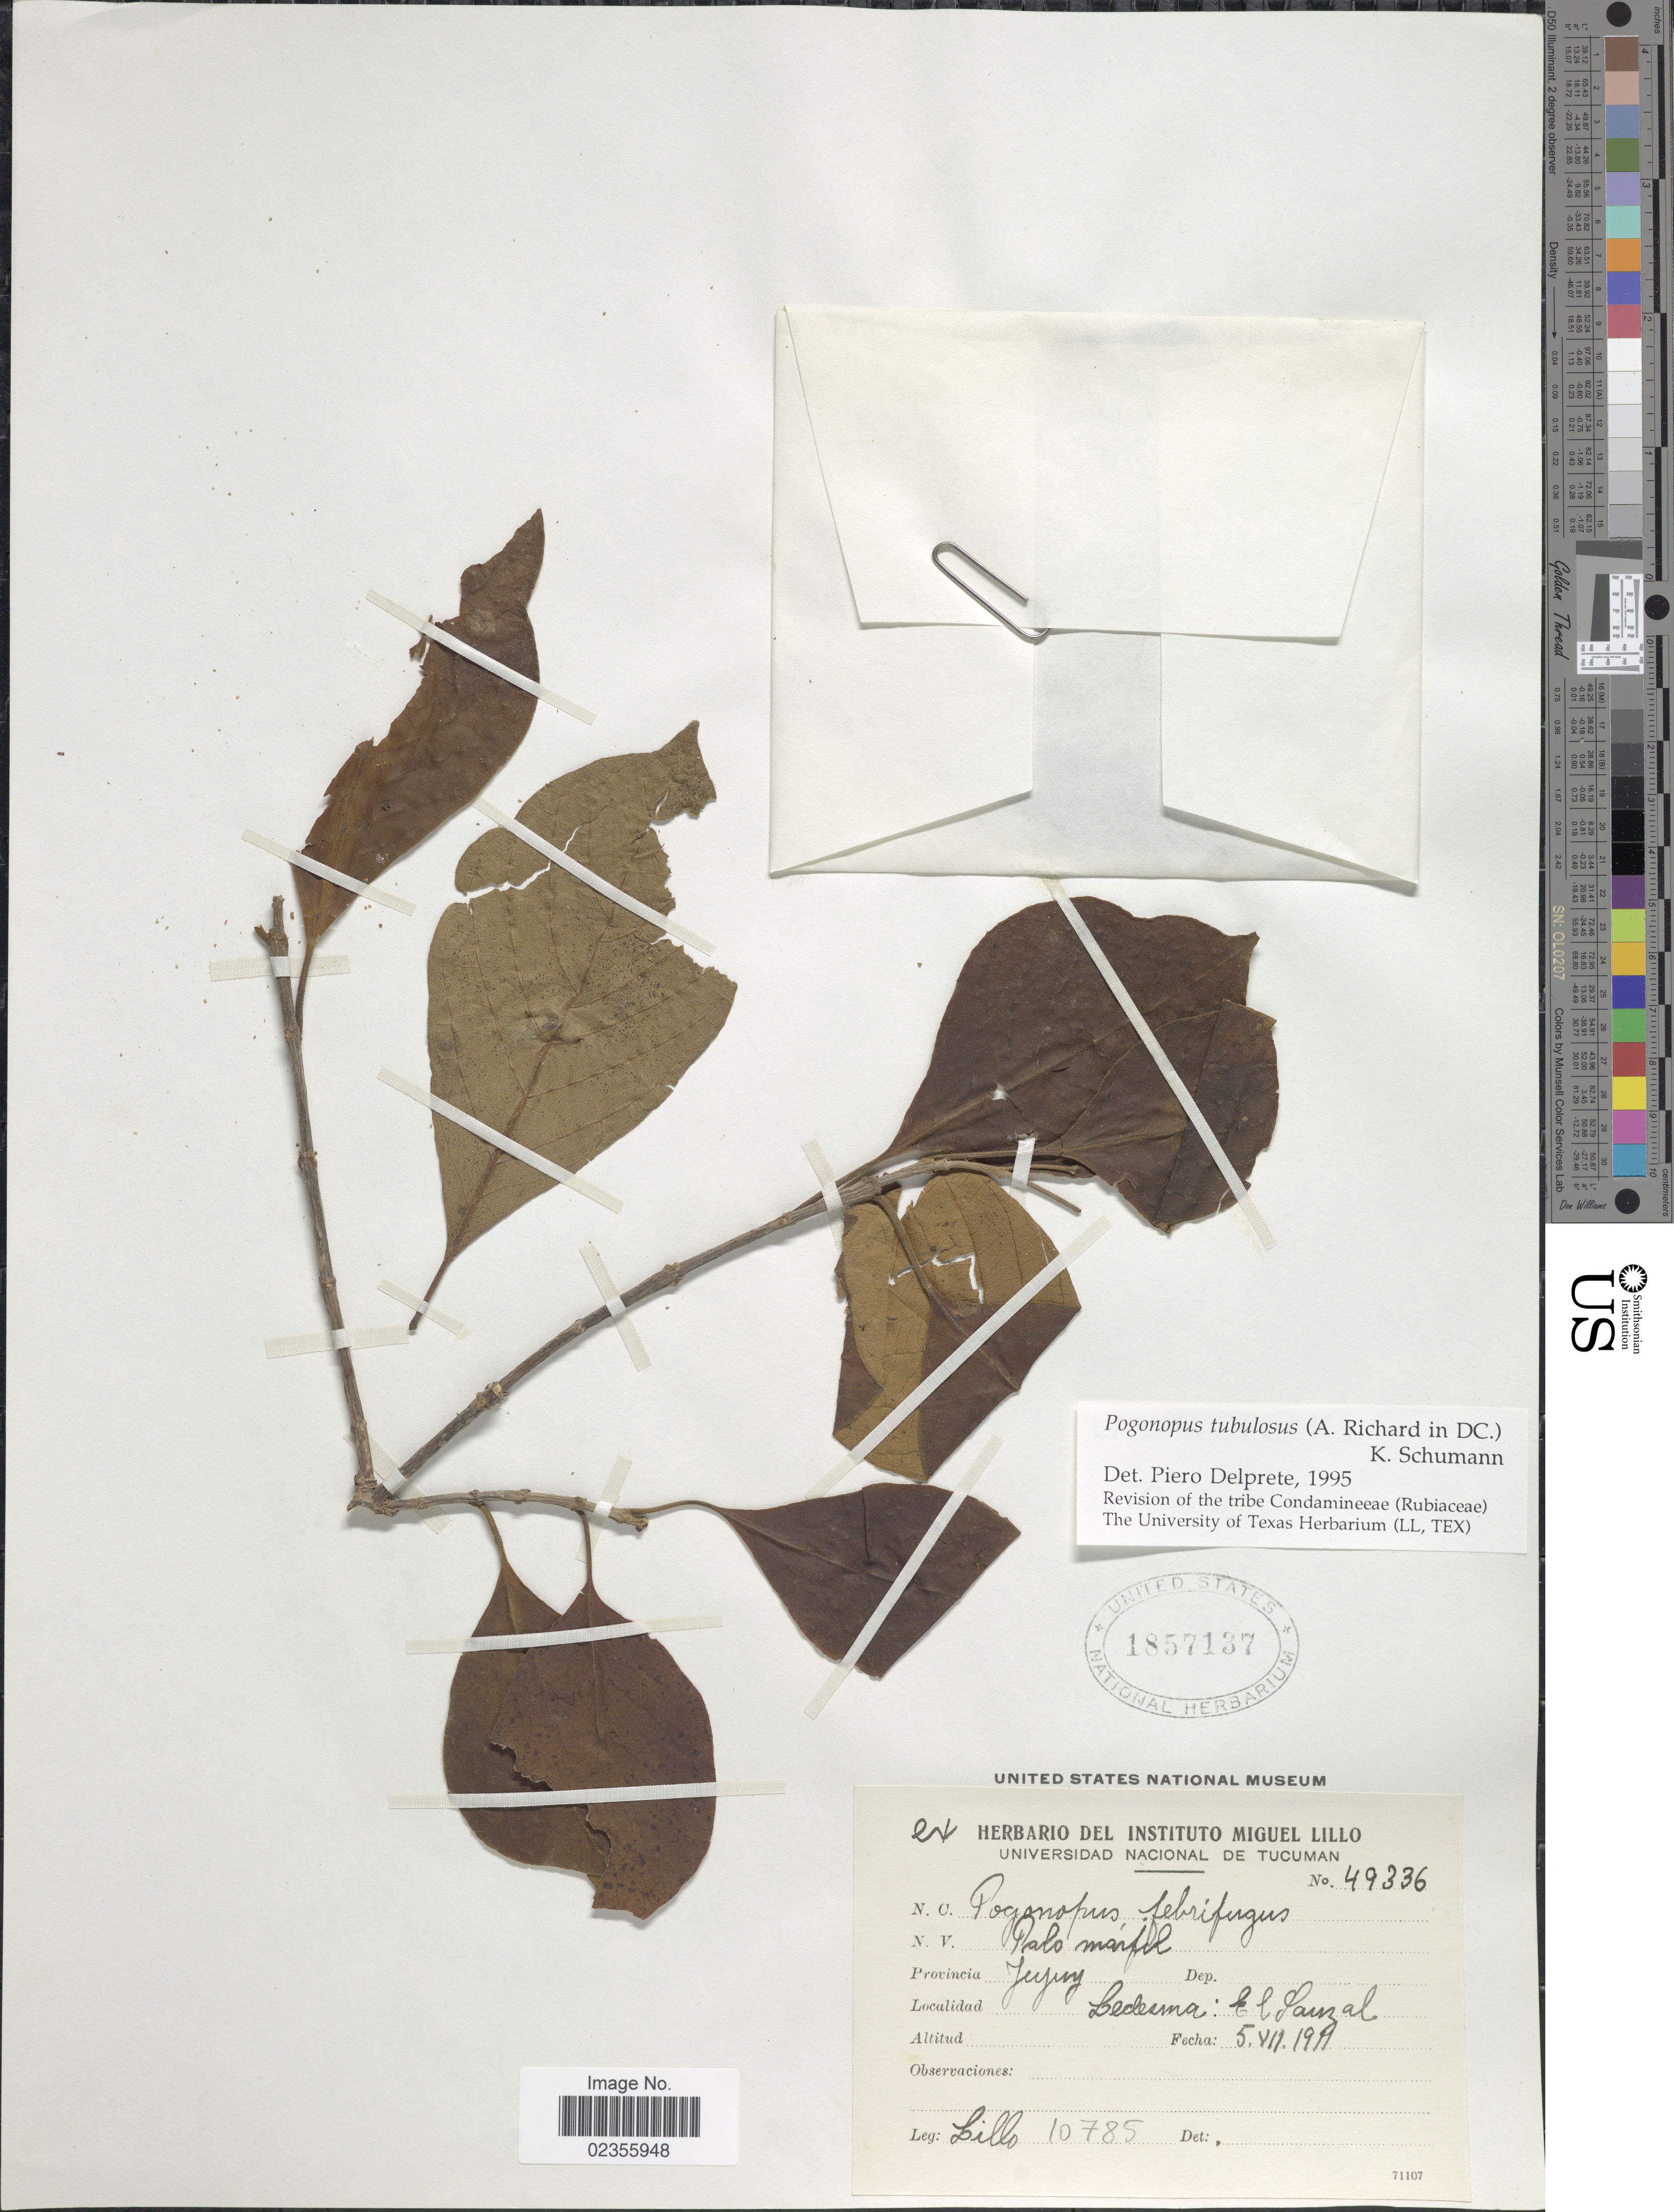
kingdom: Plantae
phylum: Tracheophyta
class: Magnoliopsida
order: Gentianales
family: Rubiaceae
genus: Pogonopus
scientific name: Pogonopus tubulosus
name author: (A. Rich. in DC.) K. Schum.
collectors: -. Lillo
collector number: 10785/49336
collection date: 1919-07-05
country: Argentina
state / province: Jujuy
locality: Provincia Jujuy. Ledesma: El Sanzal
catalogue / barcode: US 1857137